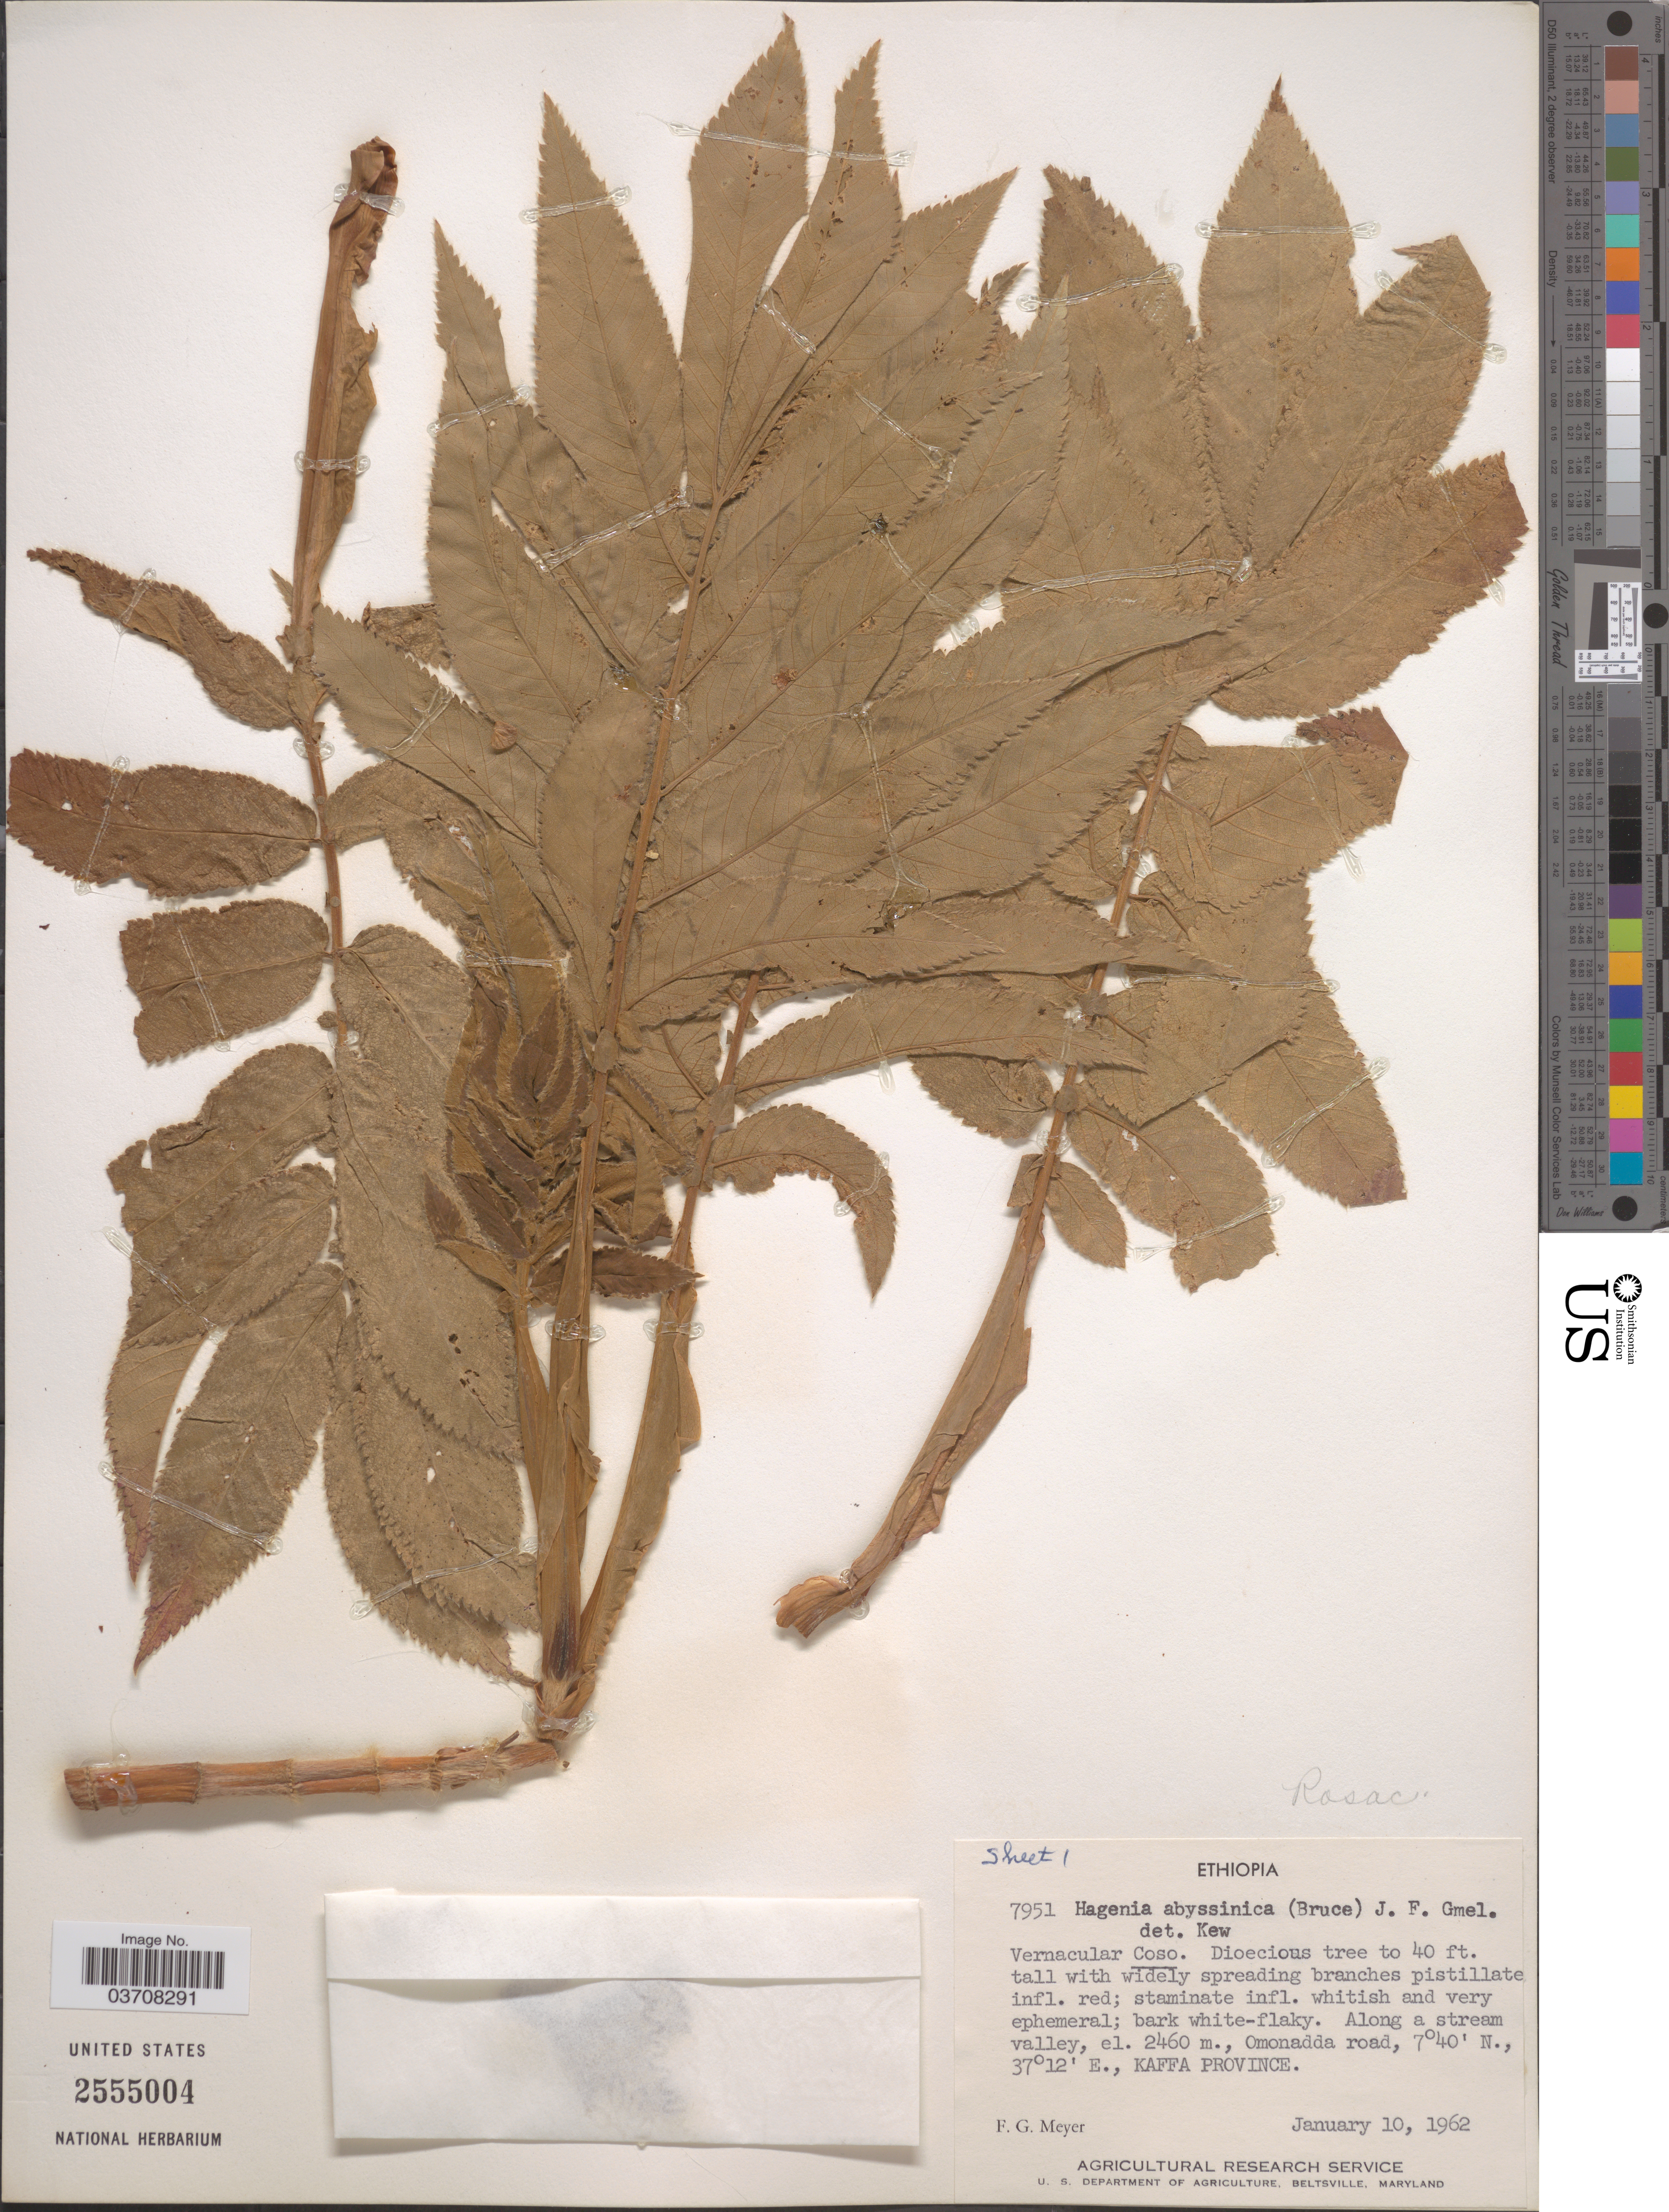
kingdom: Plantae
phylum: Tracheophyta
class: Magnoliopsida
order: Rosales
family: Rosaceae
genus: Hagenia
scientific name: Hagenia abyssinica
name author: (Bruce) J.F. Gmel.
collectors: F. G. Meyer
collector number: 7951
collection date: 1962-01-10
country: Ethiopia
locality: Along a stream valley, Omonadda road, Kaffa Province.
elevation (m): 2460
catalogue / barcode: US 2555004